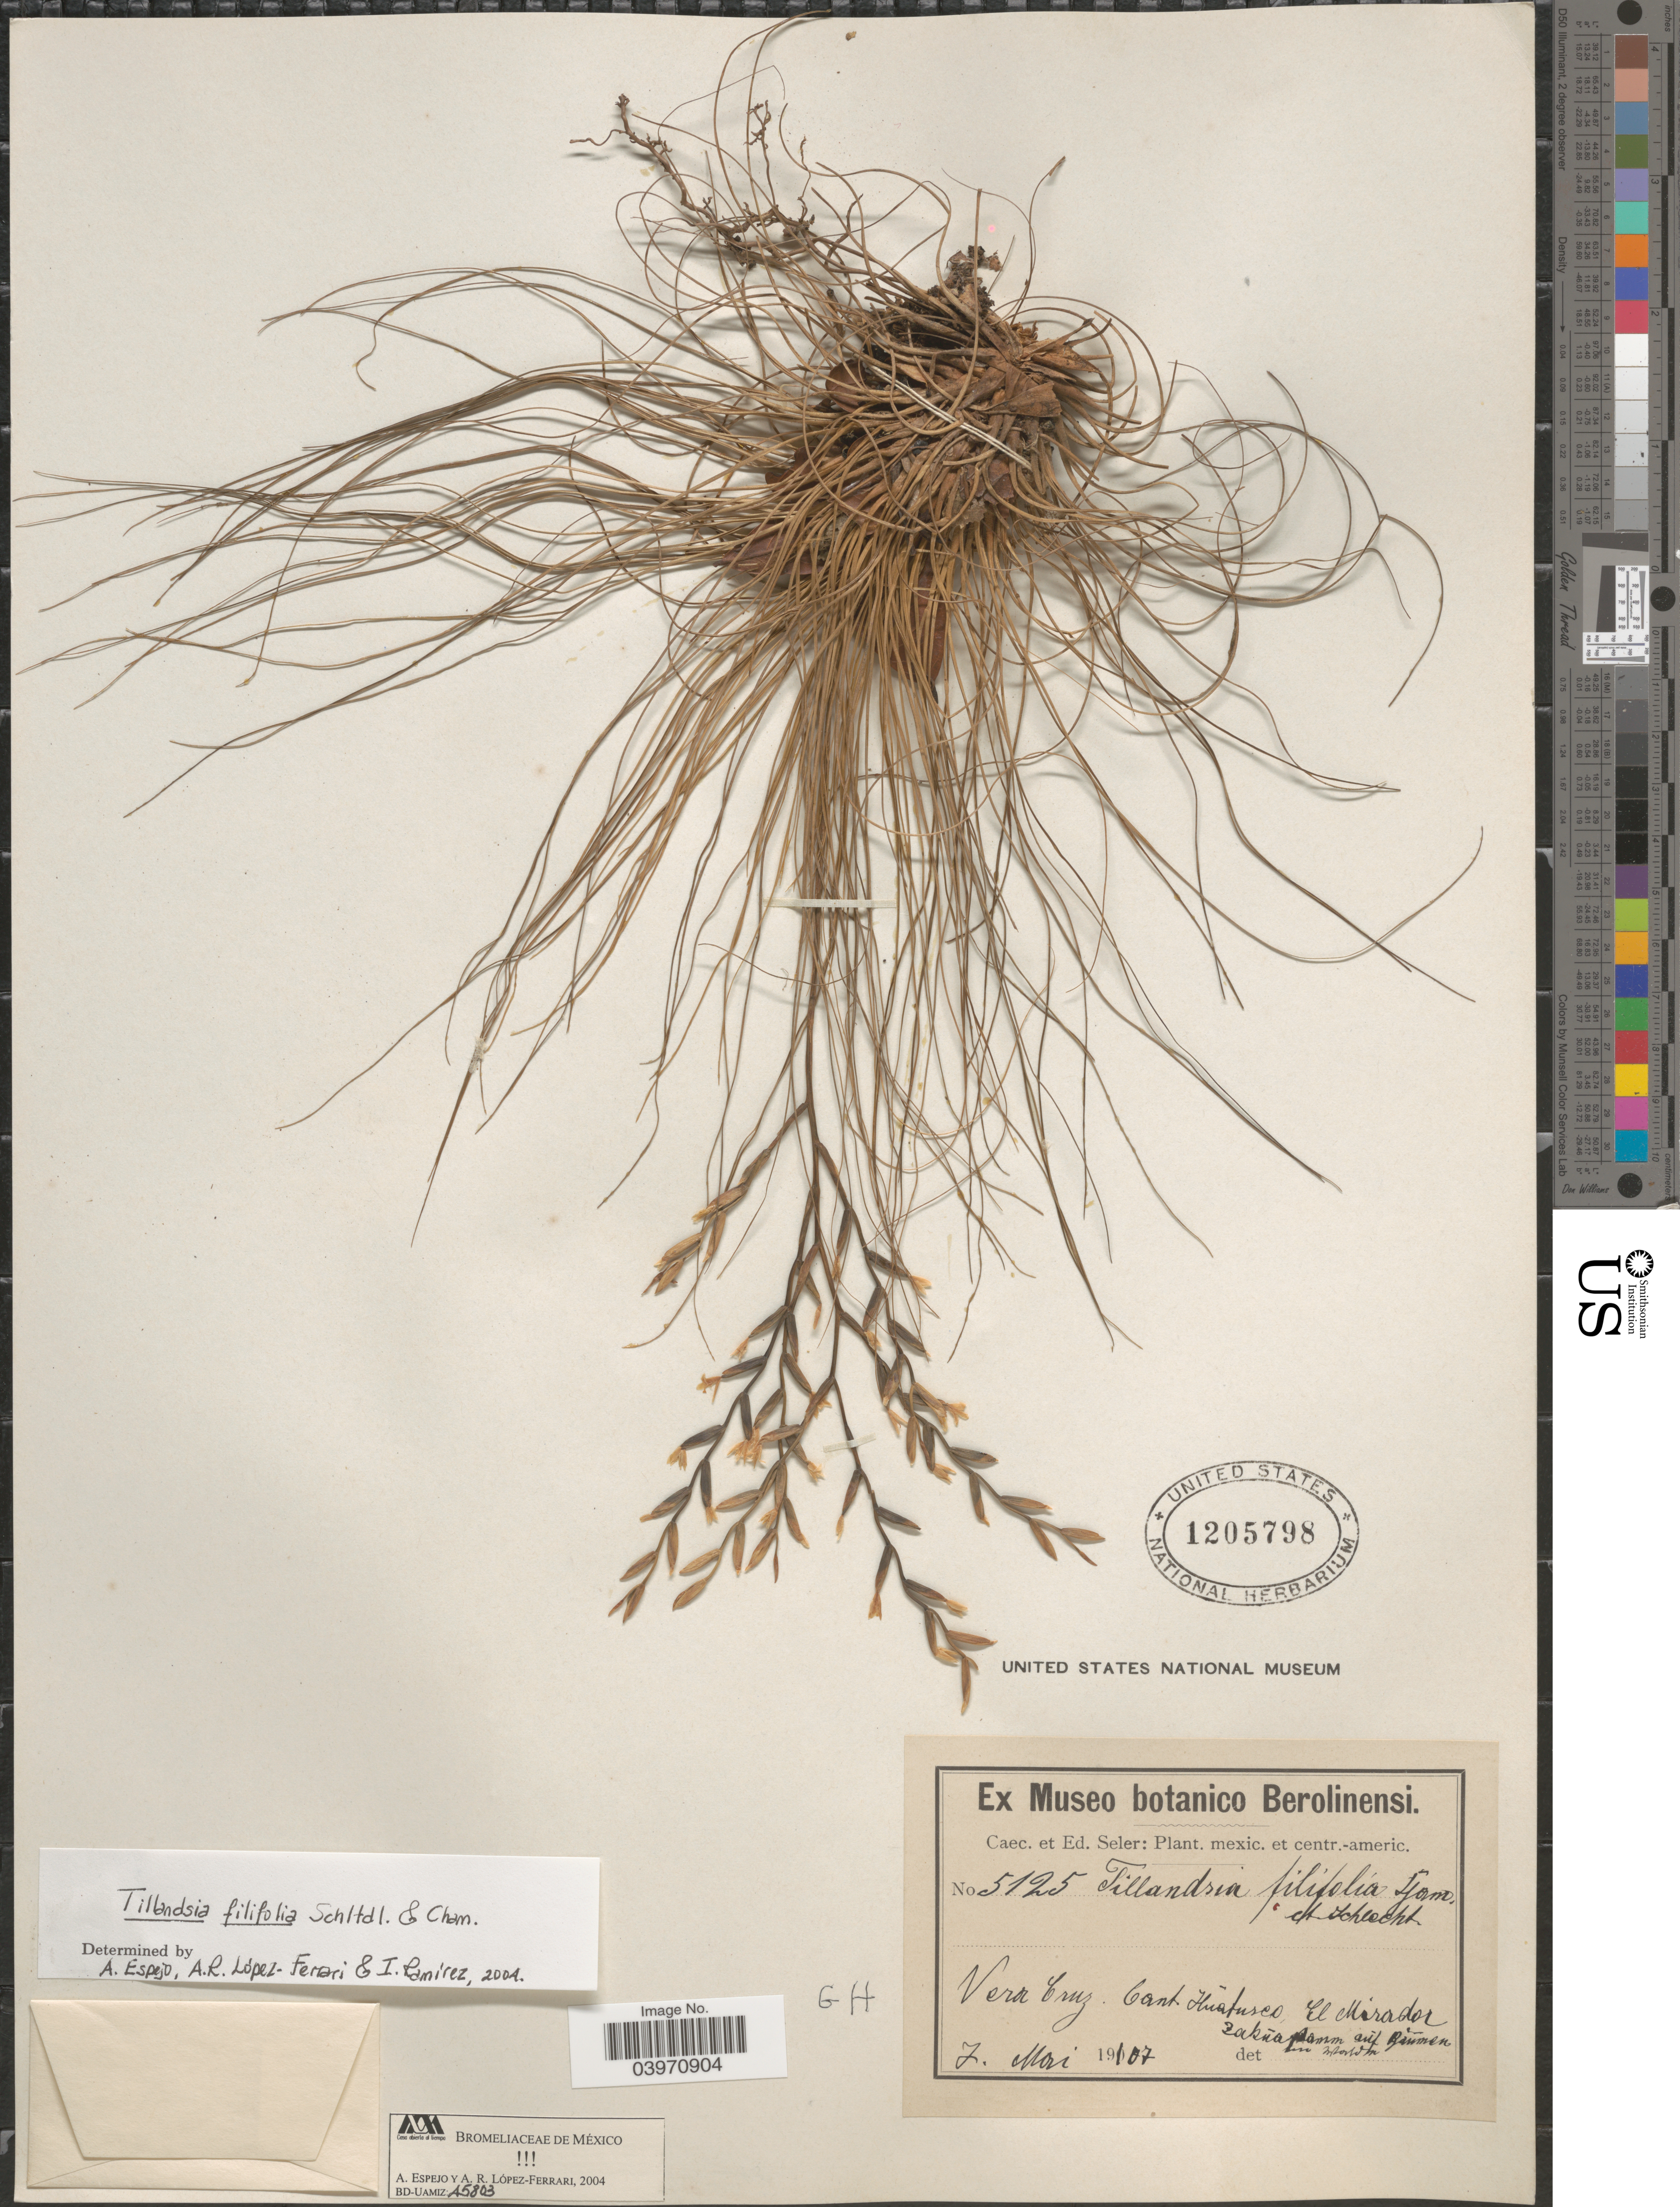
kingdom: Plantae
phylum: Tracheophyta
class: Liliopsida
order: Poales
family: Bromeliaceae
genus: Tillandsia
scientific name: Tillandsia filifolia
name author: Schltdl. & Cham.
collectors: C. Seler & E. G. Seler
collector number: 5125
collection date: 1917-05-07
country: Mexico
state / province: Veracruz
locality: Vera Cruz. Cant Huatusco El Mirador.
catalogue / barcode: US 1205798